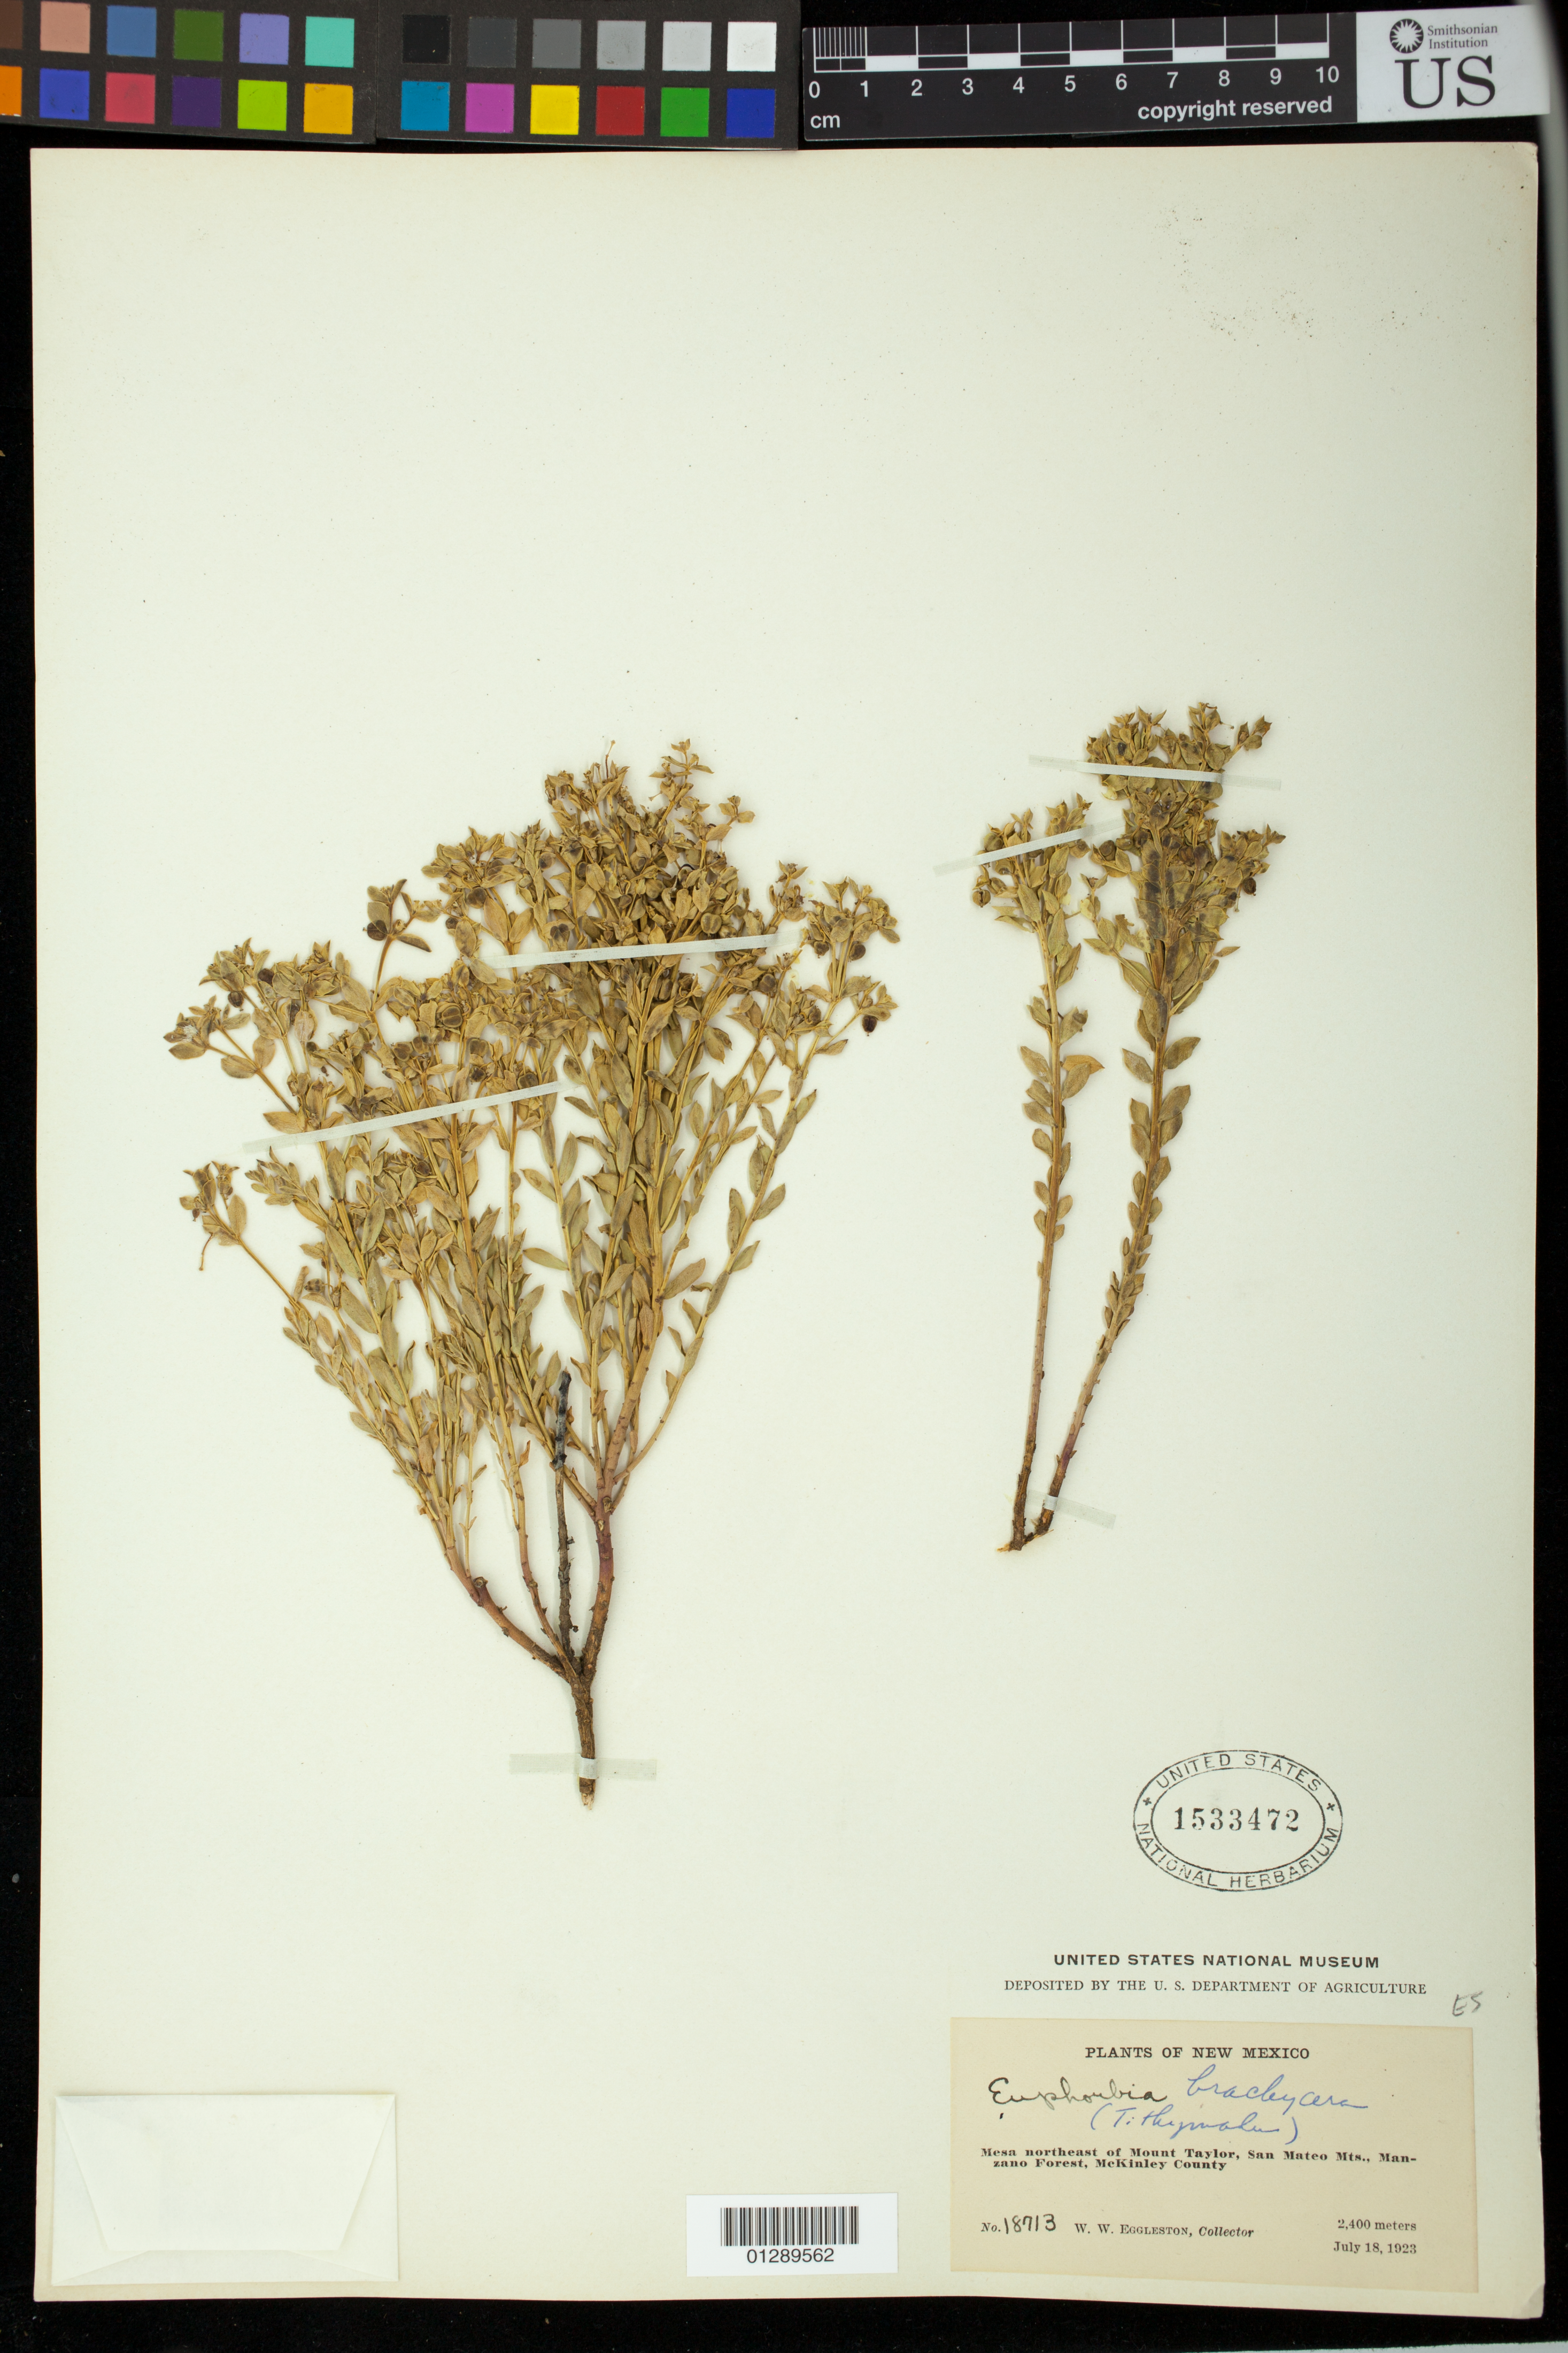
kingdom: Plantae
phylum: Tracheophyta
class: Magnoliopsida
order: Malpighiales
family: Euphorbiaceae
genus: Euphorbia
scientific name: Euphorbia lurida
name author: Engelm.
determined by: Mayfield, M. H.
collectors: W. W. Eggleston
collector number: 18713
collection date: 1923-07-18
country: United States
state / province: New Mexico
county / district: Cibola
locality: Mesa northeast of Mount Taylor, San Mateo Mts., Manzano Forest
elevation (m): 2400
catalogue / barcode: US 1533472